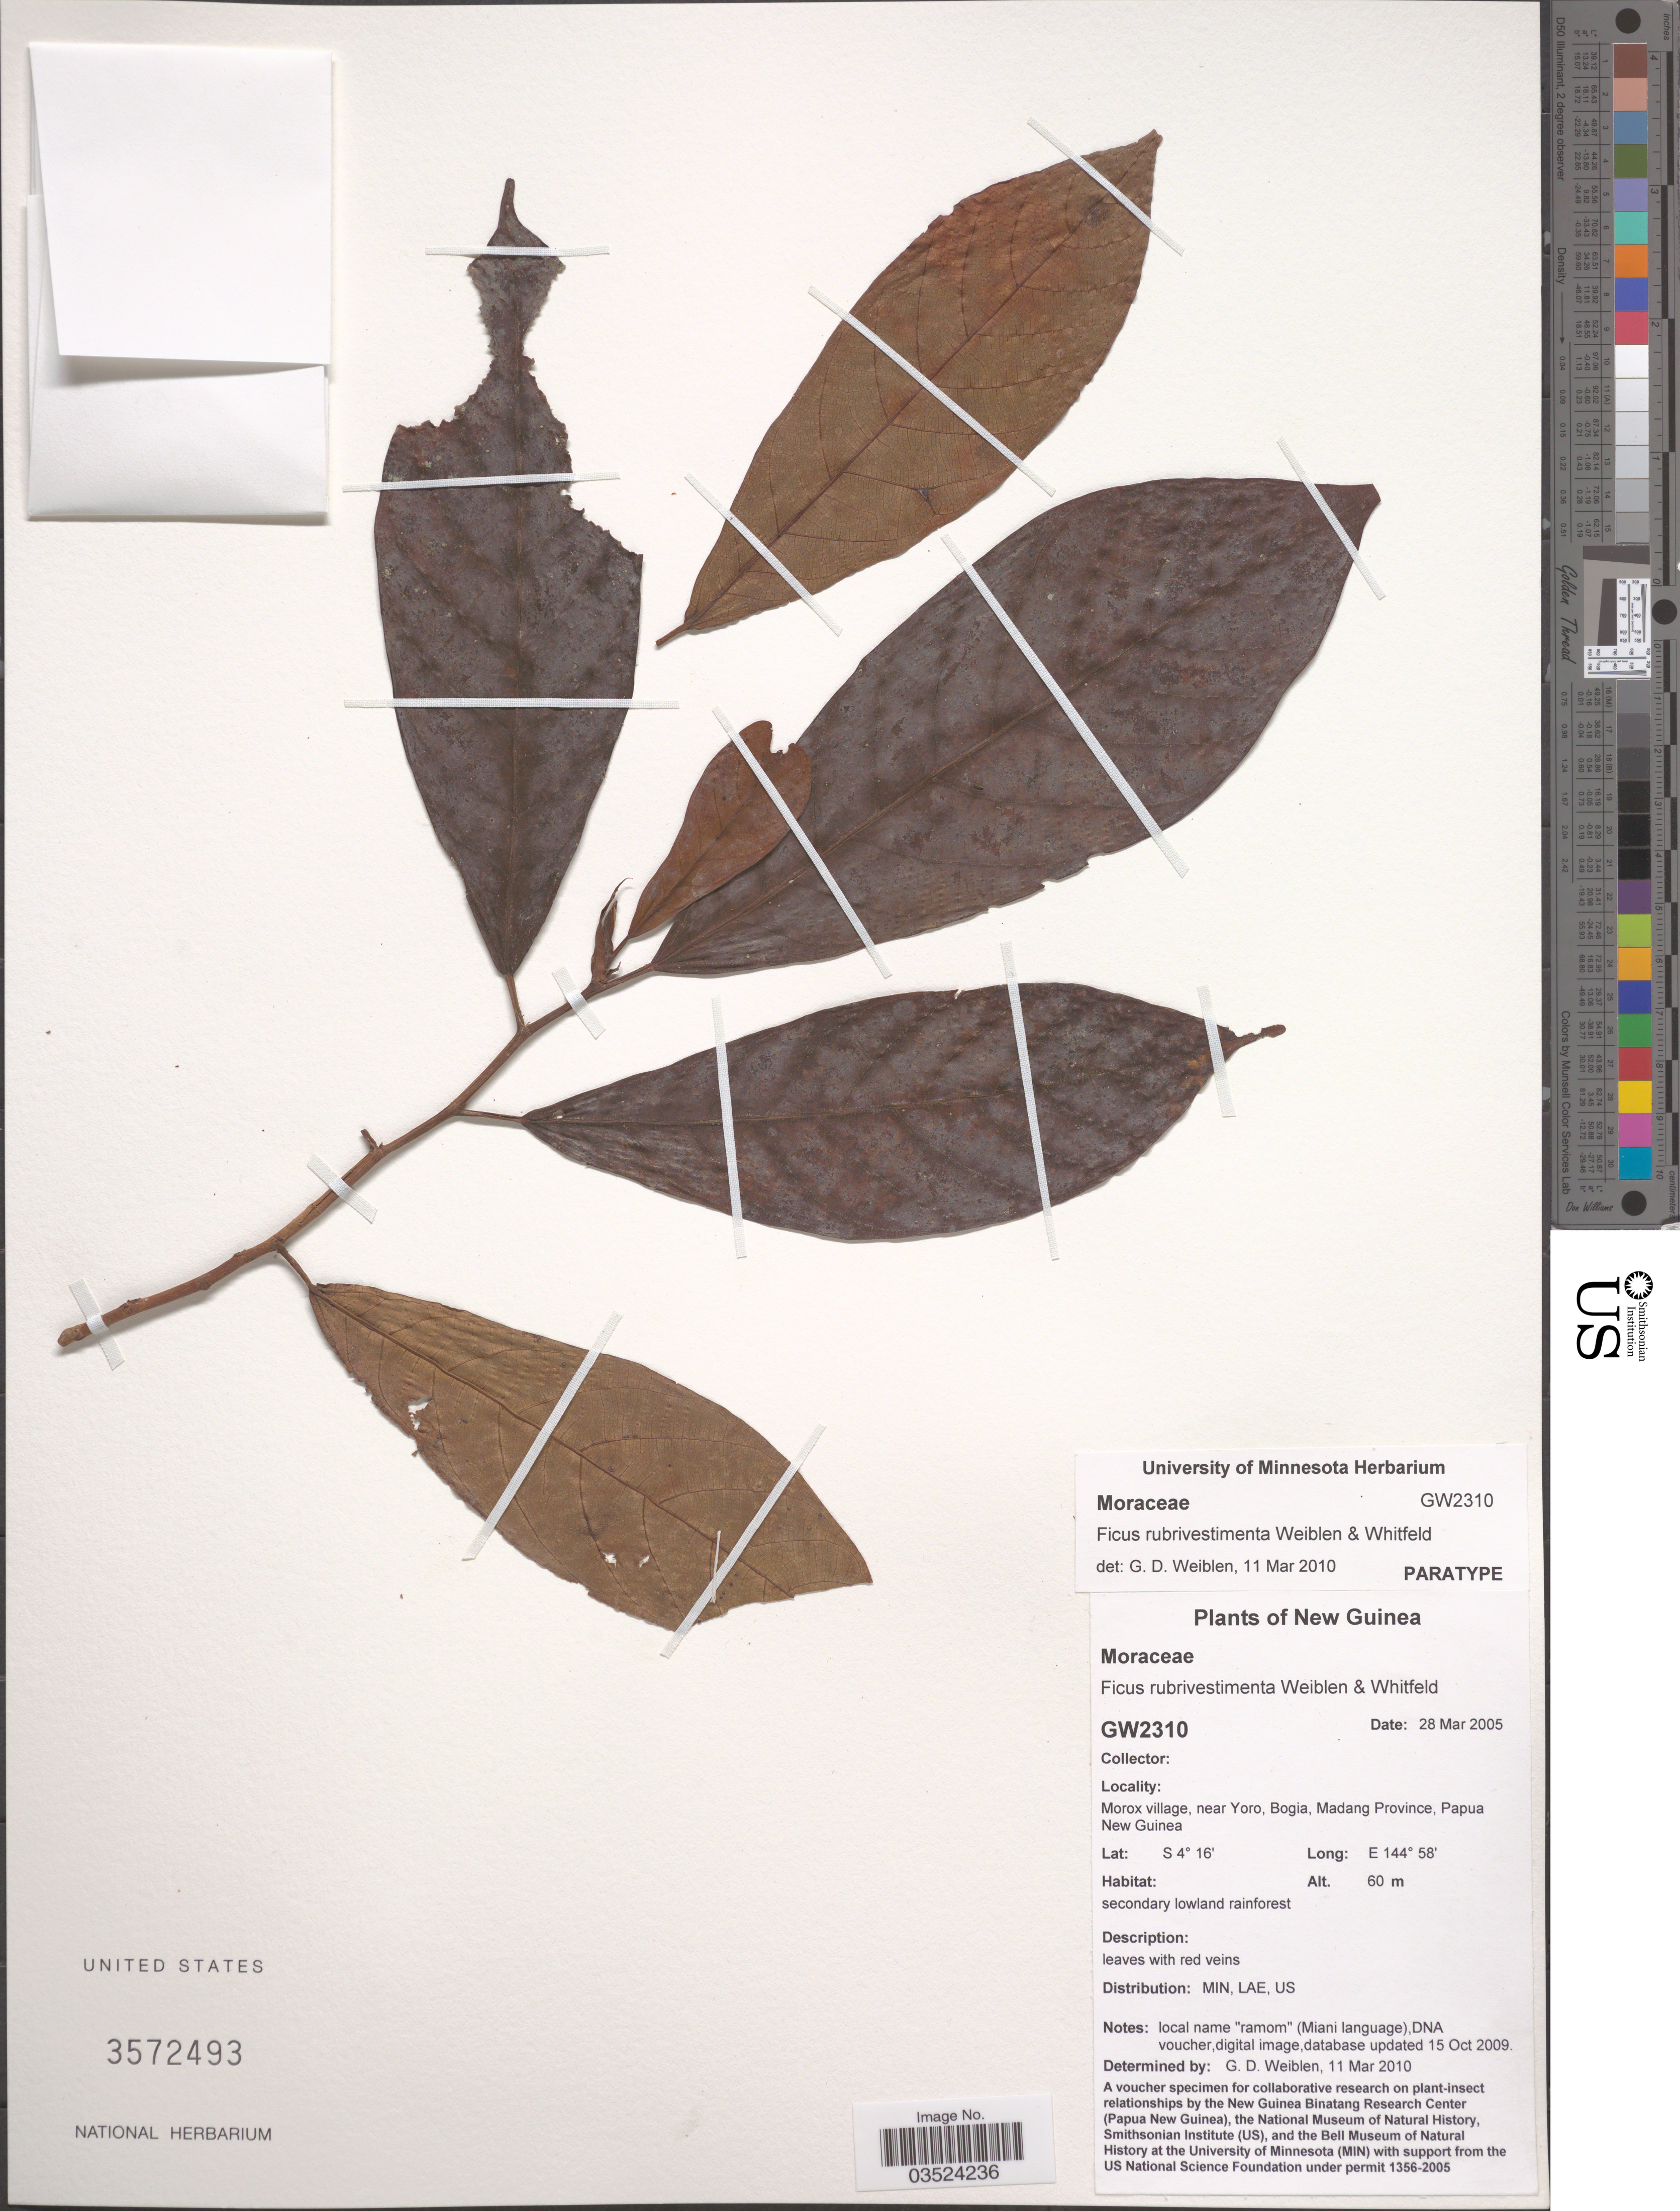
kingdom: Plantae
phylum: Tracheophyta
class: Magnoliopsida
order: Rosales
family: Moraceae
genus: Ficus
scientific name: Ficus rubrivestimenta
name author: Weiblen & Whitfeld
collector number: GW2310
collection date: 2005-03-28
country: Papua New Guinea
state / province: Madang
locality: New Guinea. Morox village, near Yoro, Bogia.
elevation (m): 60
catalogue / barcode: US 3572493